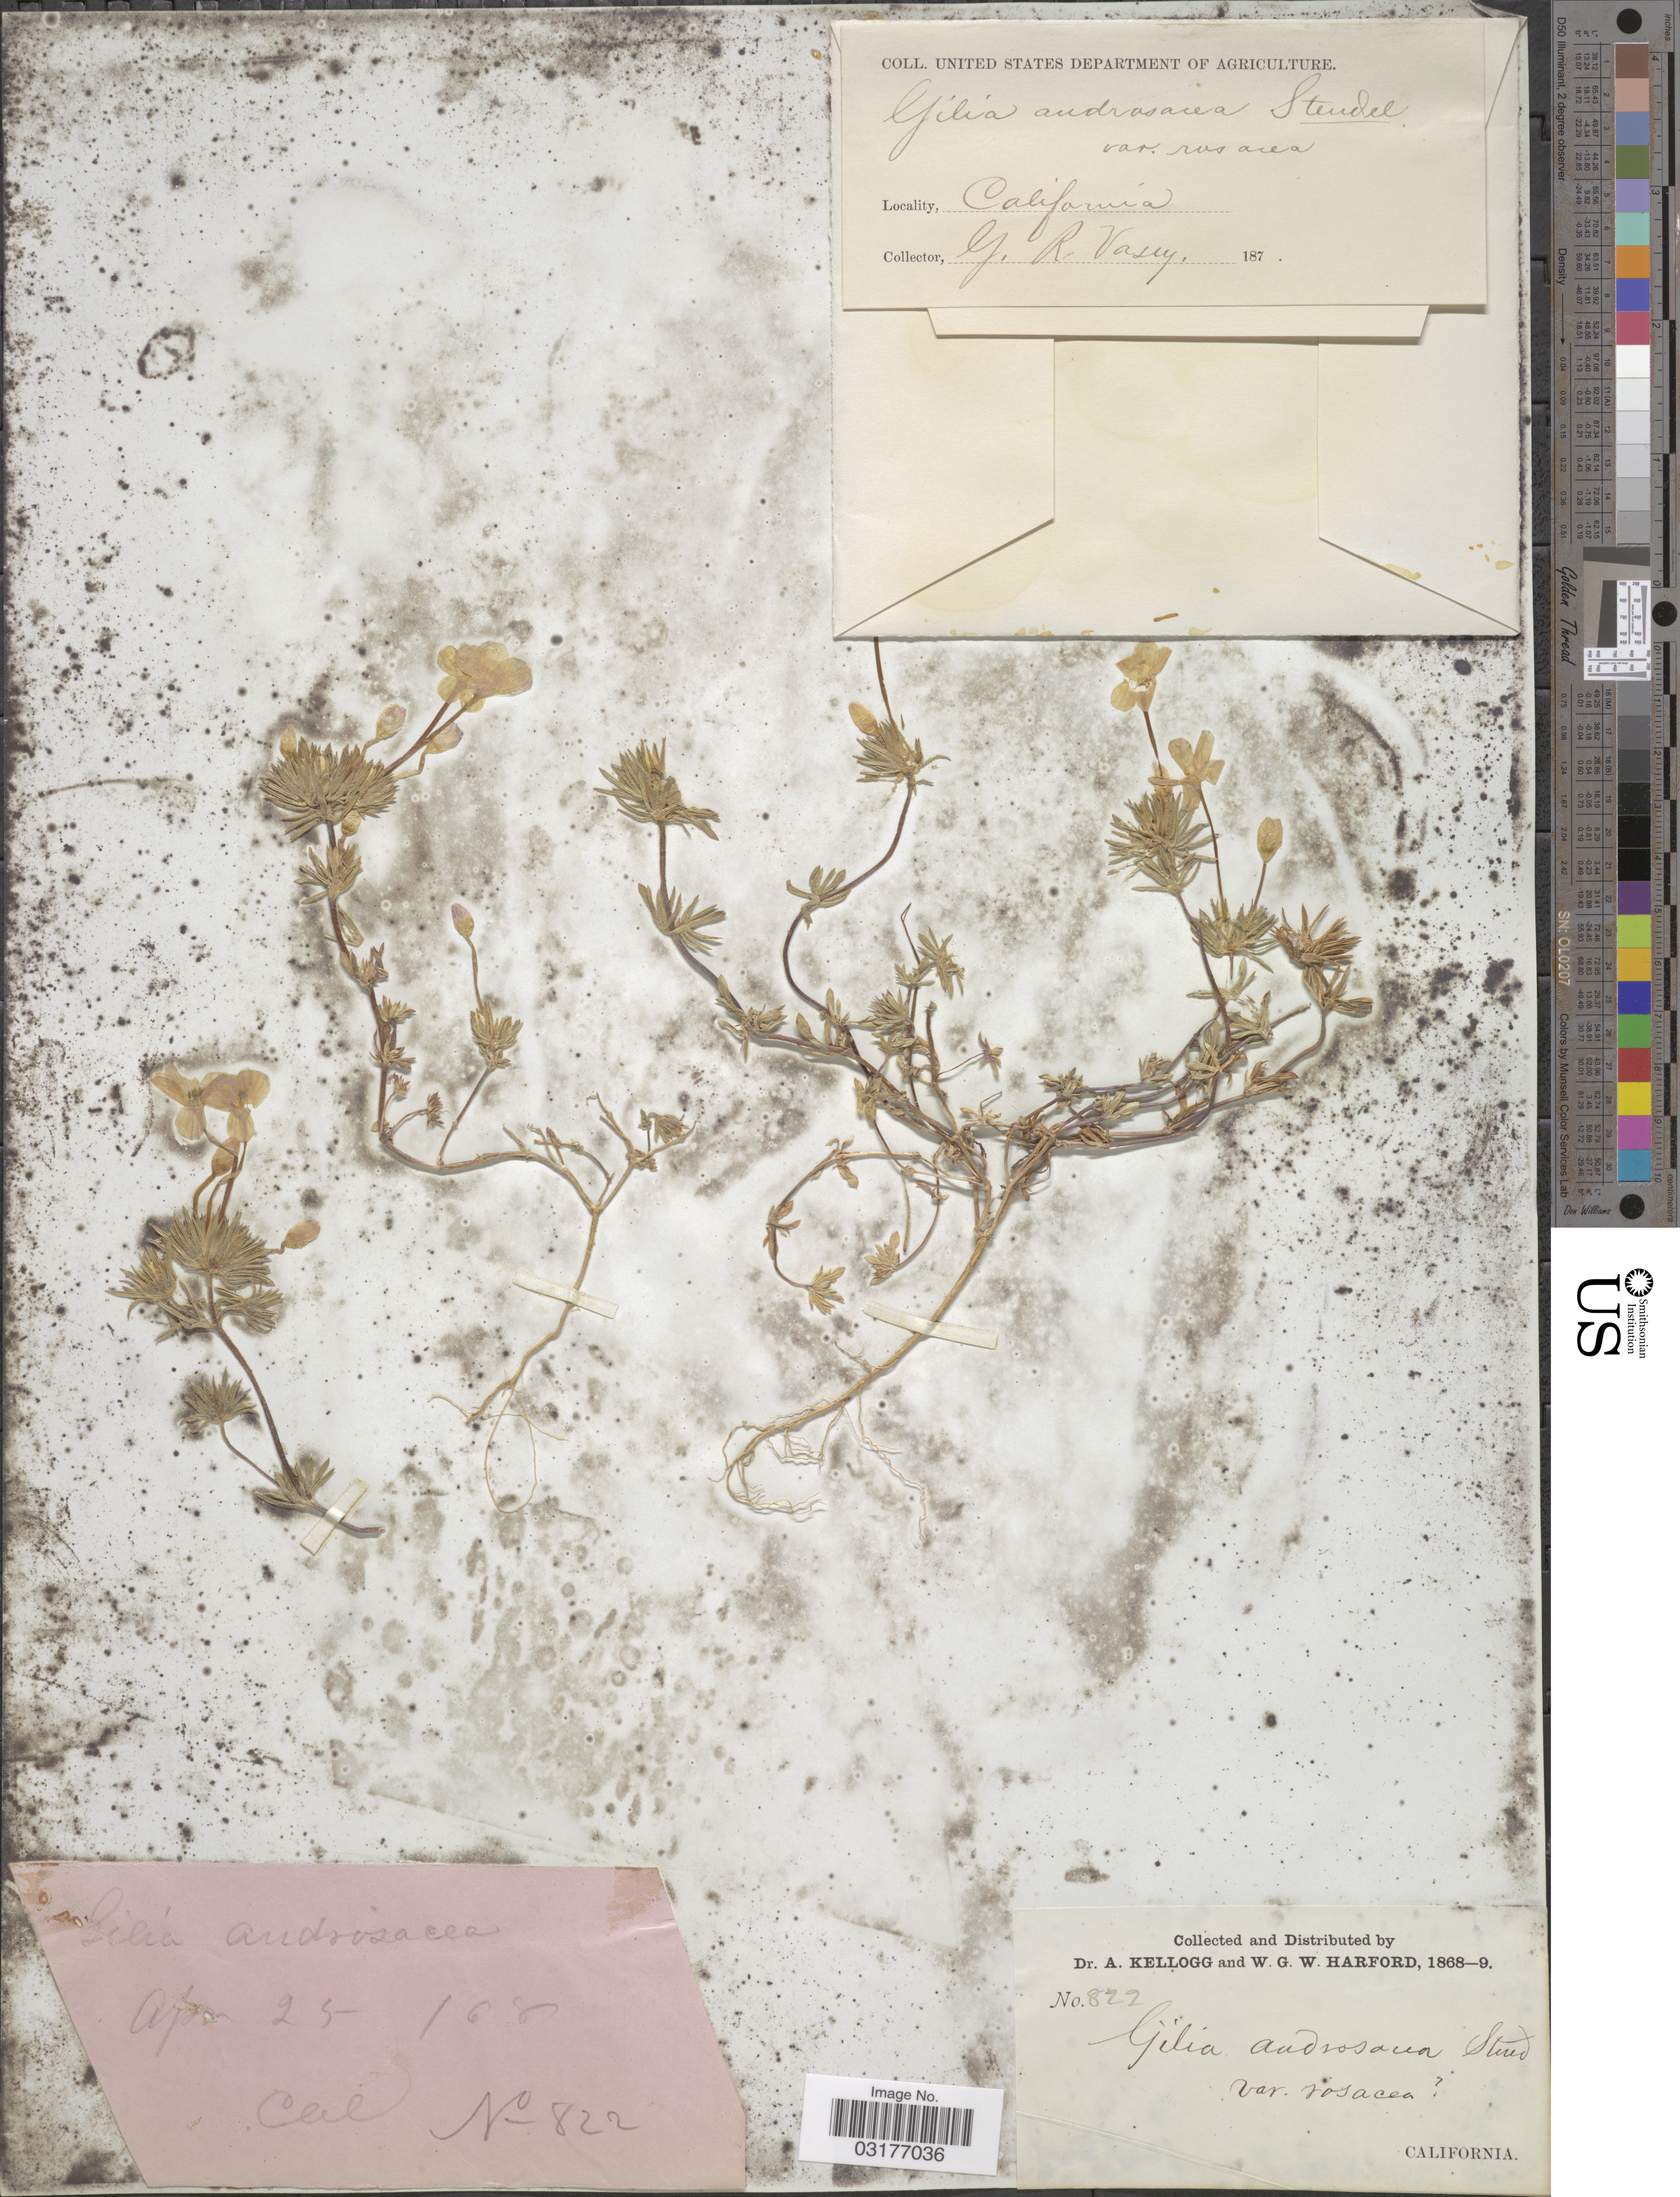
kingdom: Plantae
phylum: Tracheophyta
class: Magnoliopsida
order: Ericales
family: Polemoniaceae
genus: Leptosiphon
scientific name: Leptosiphon androsaceus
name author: Benth.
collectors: G. R. Vasey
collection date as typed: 187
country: United States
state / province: California